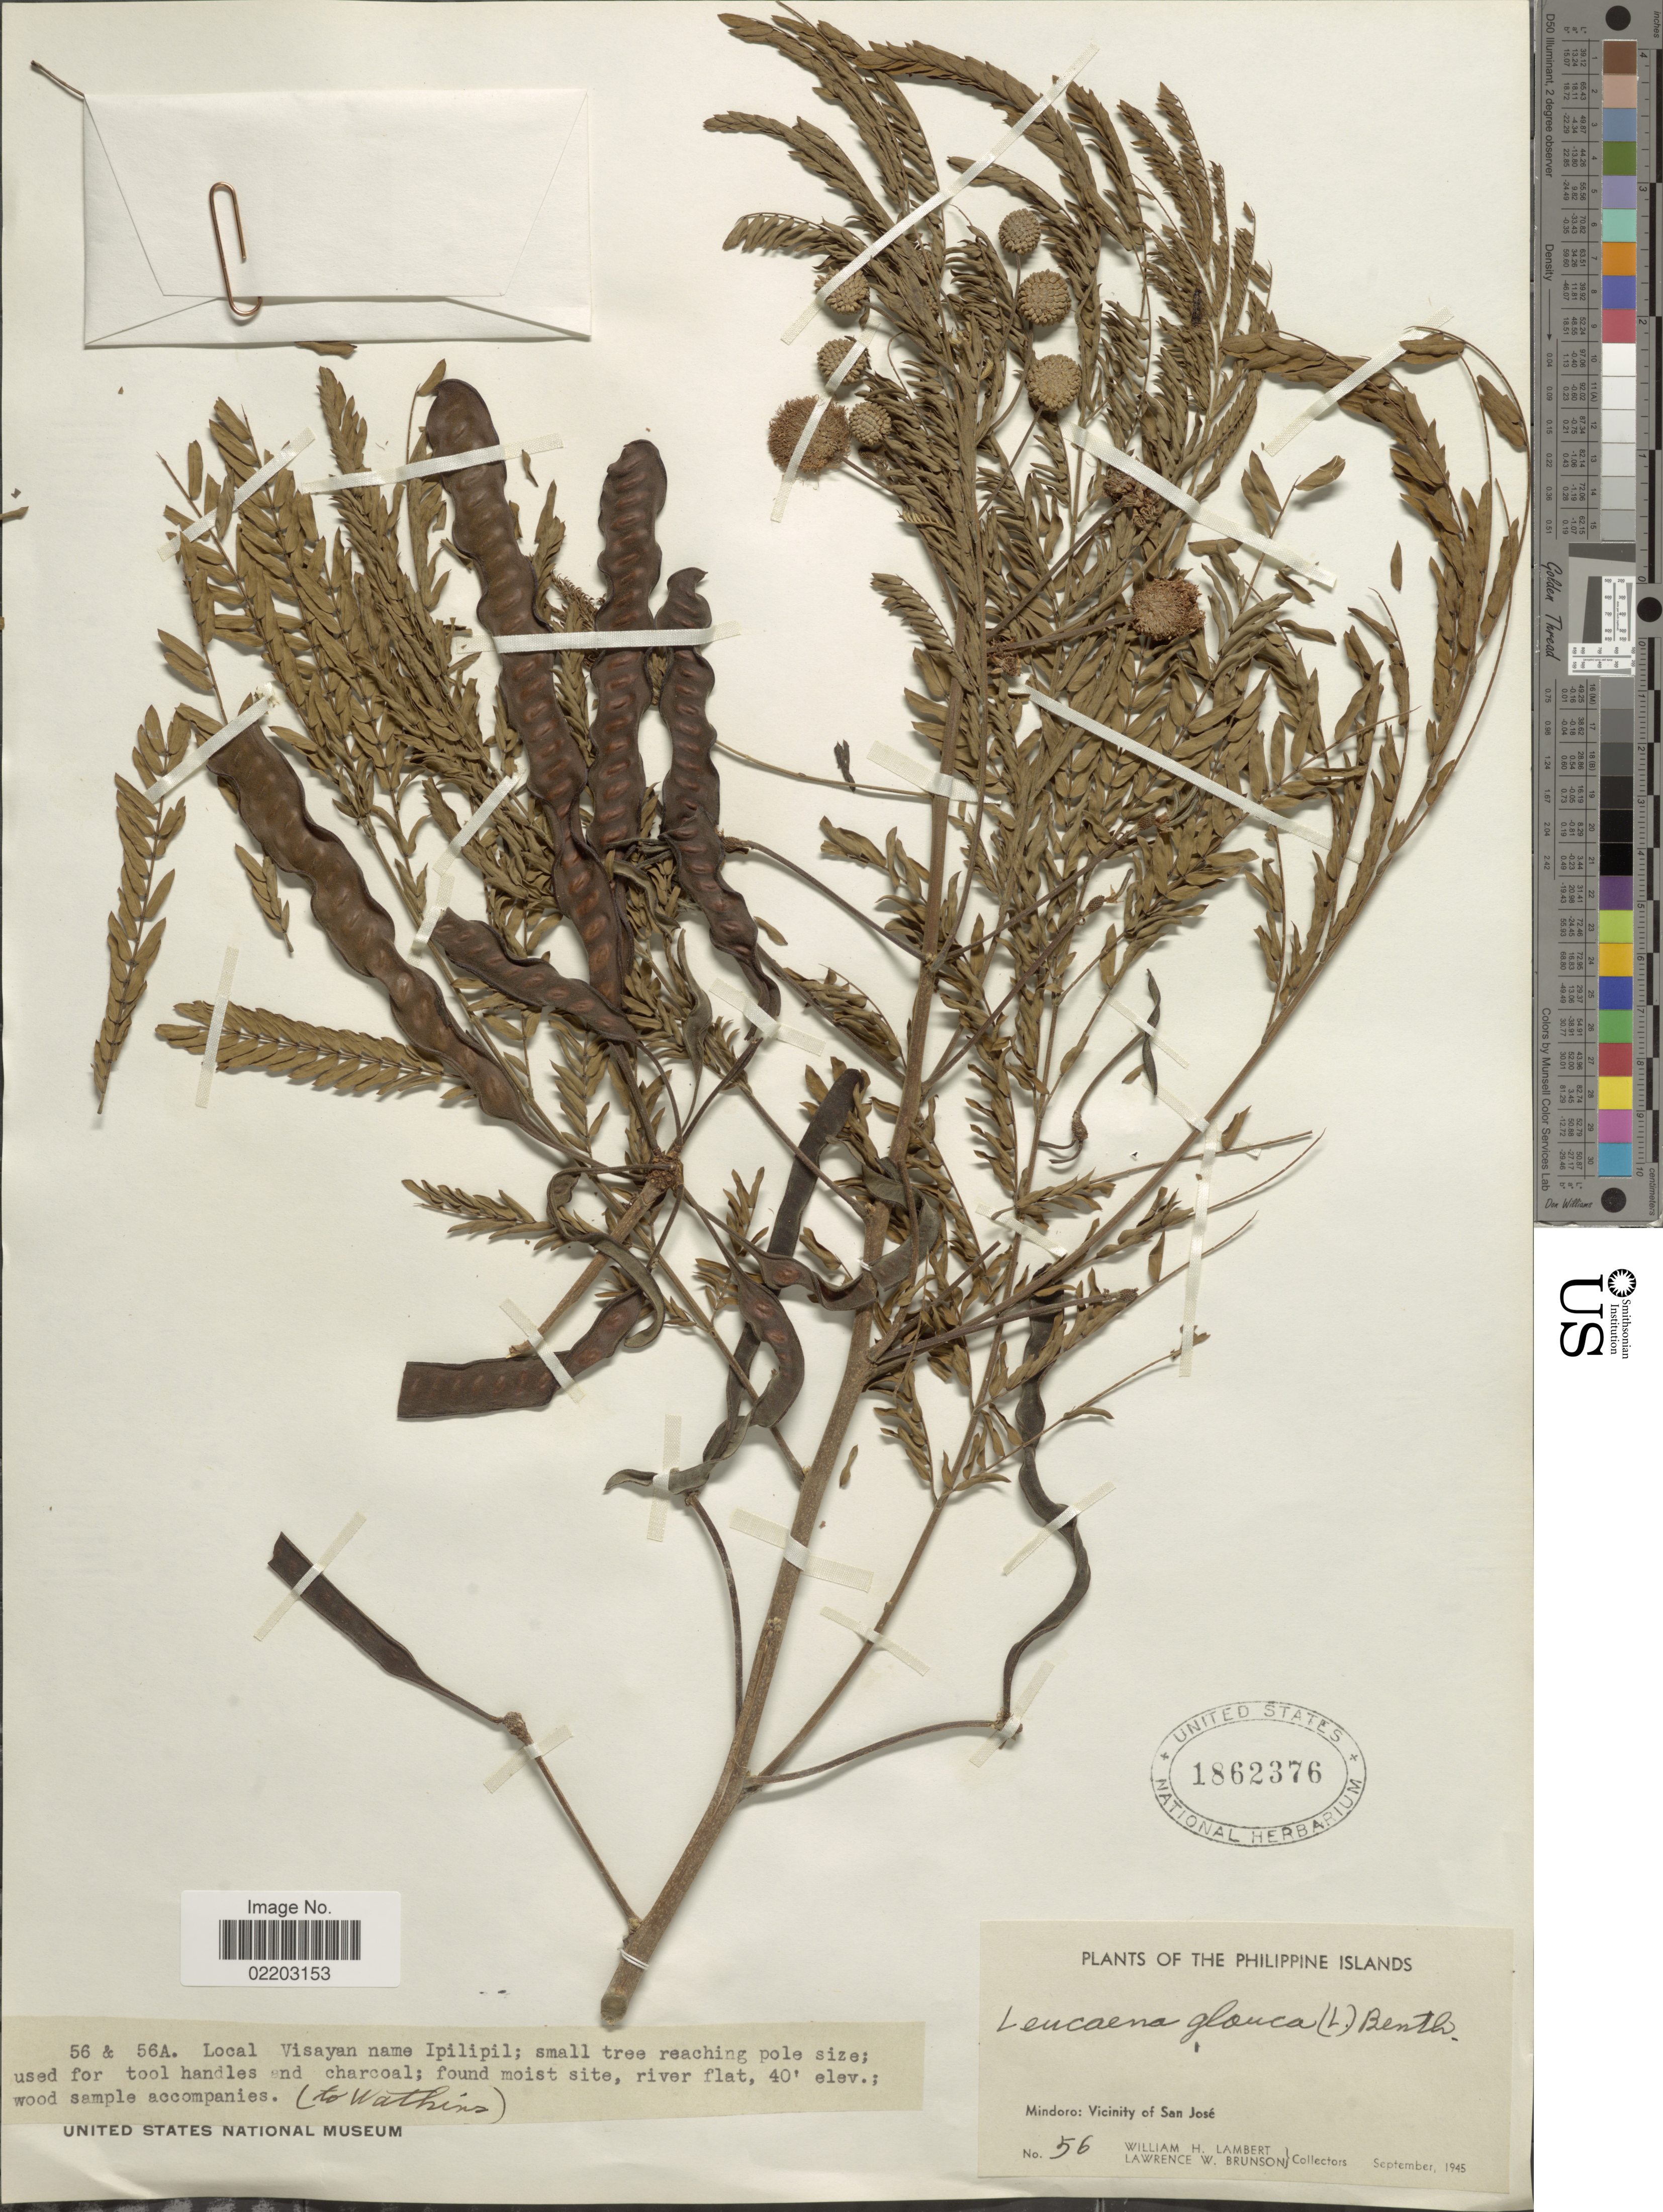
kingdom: Plantae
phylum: Tracheophyta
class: Magnoliopsida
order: Fabales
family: Fabaceae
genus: Leucaena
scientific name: Leucaena glauca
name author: (L.) Benth.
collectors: W. Lambert & L. Brunson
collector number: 56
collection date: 1945-09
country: Philippines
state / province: Mimaropa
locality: The Philippine Islands, Mindoro: Vicinity of San José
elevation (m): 12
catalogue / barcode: US 1862376